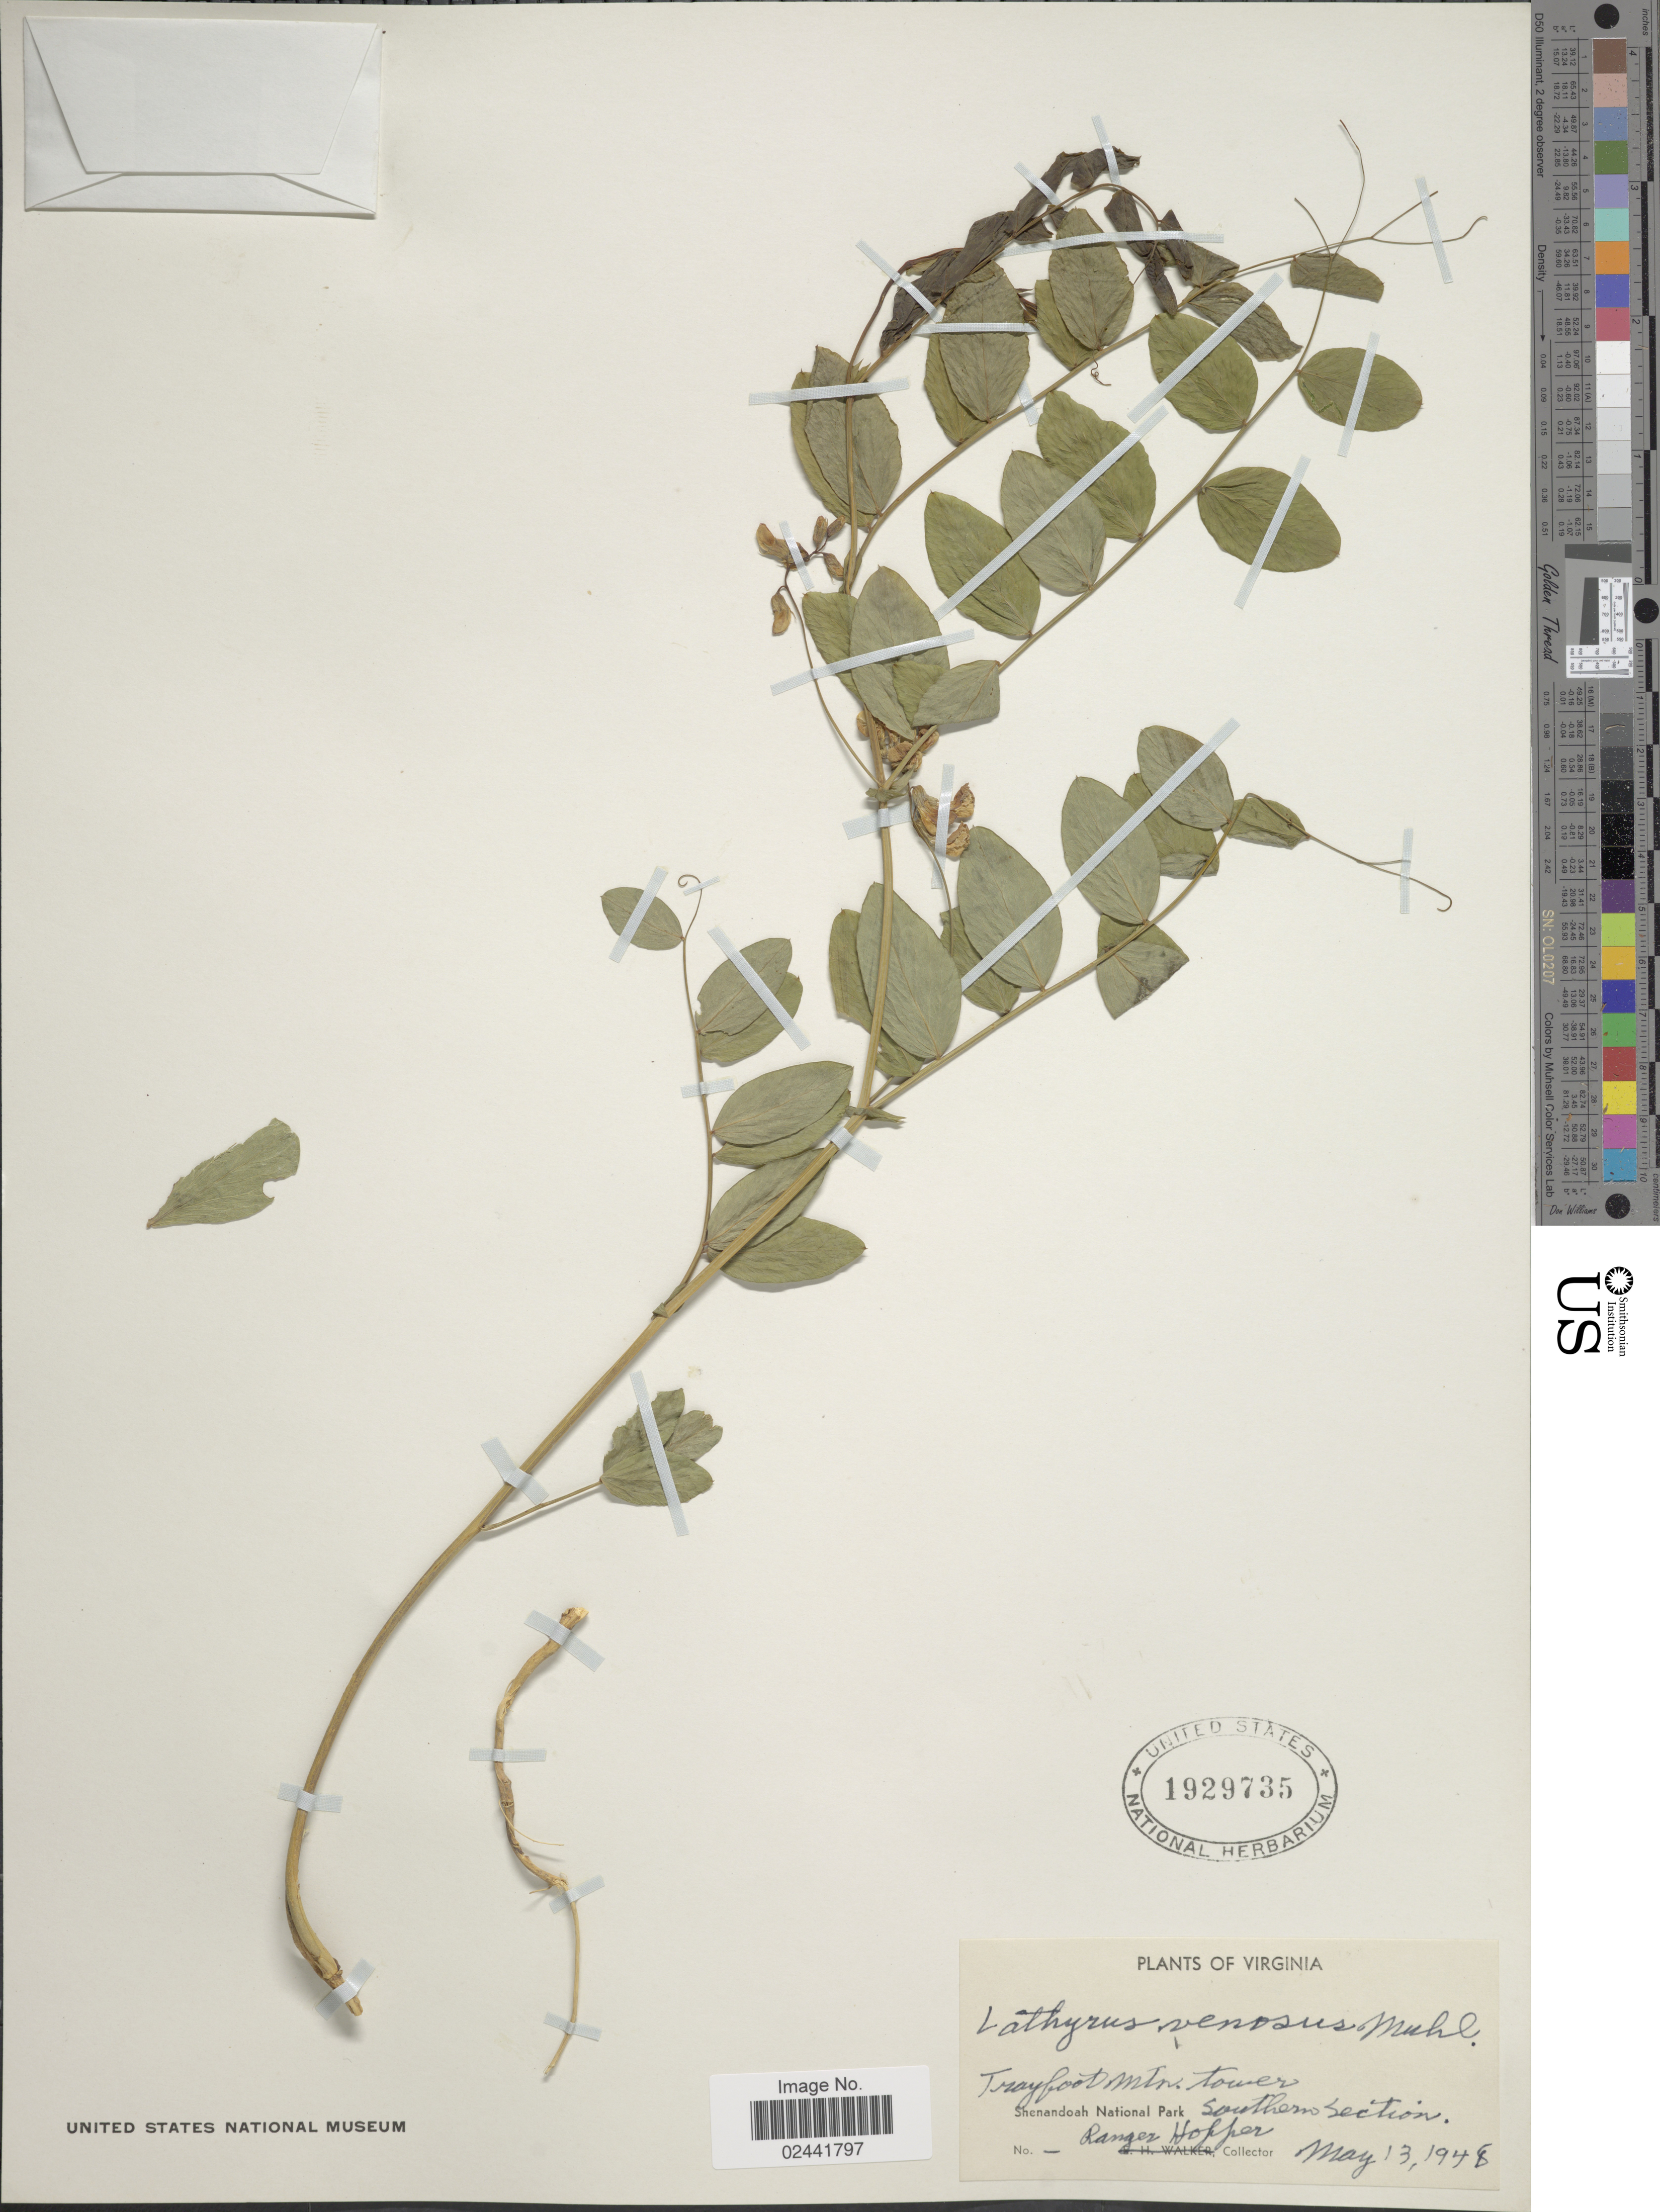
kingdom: Plantae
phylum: Tracheophyta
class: Magnoliopsida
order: Fabales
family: Fabaceae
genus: Lathyrus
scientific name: Lathyrus venosus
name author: Muhl. ex Willd.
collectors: R. Hopper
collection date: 1948-05-13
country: United States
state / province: Virginia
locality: Trayfoot Mtn. tower. Shenandoah National Park. Southern Section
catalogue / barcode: US 1929735